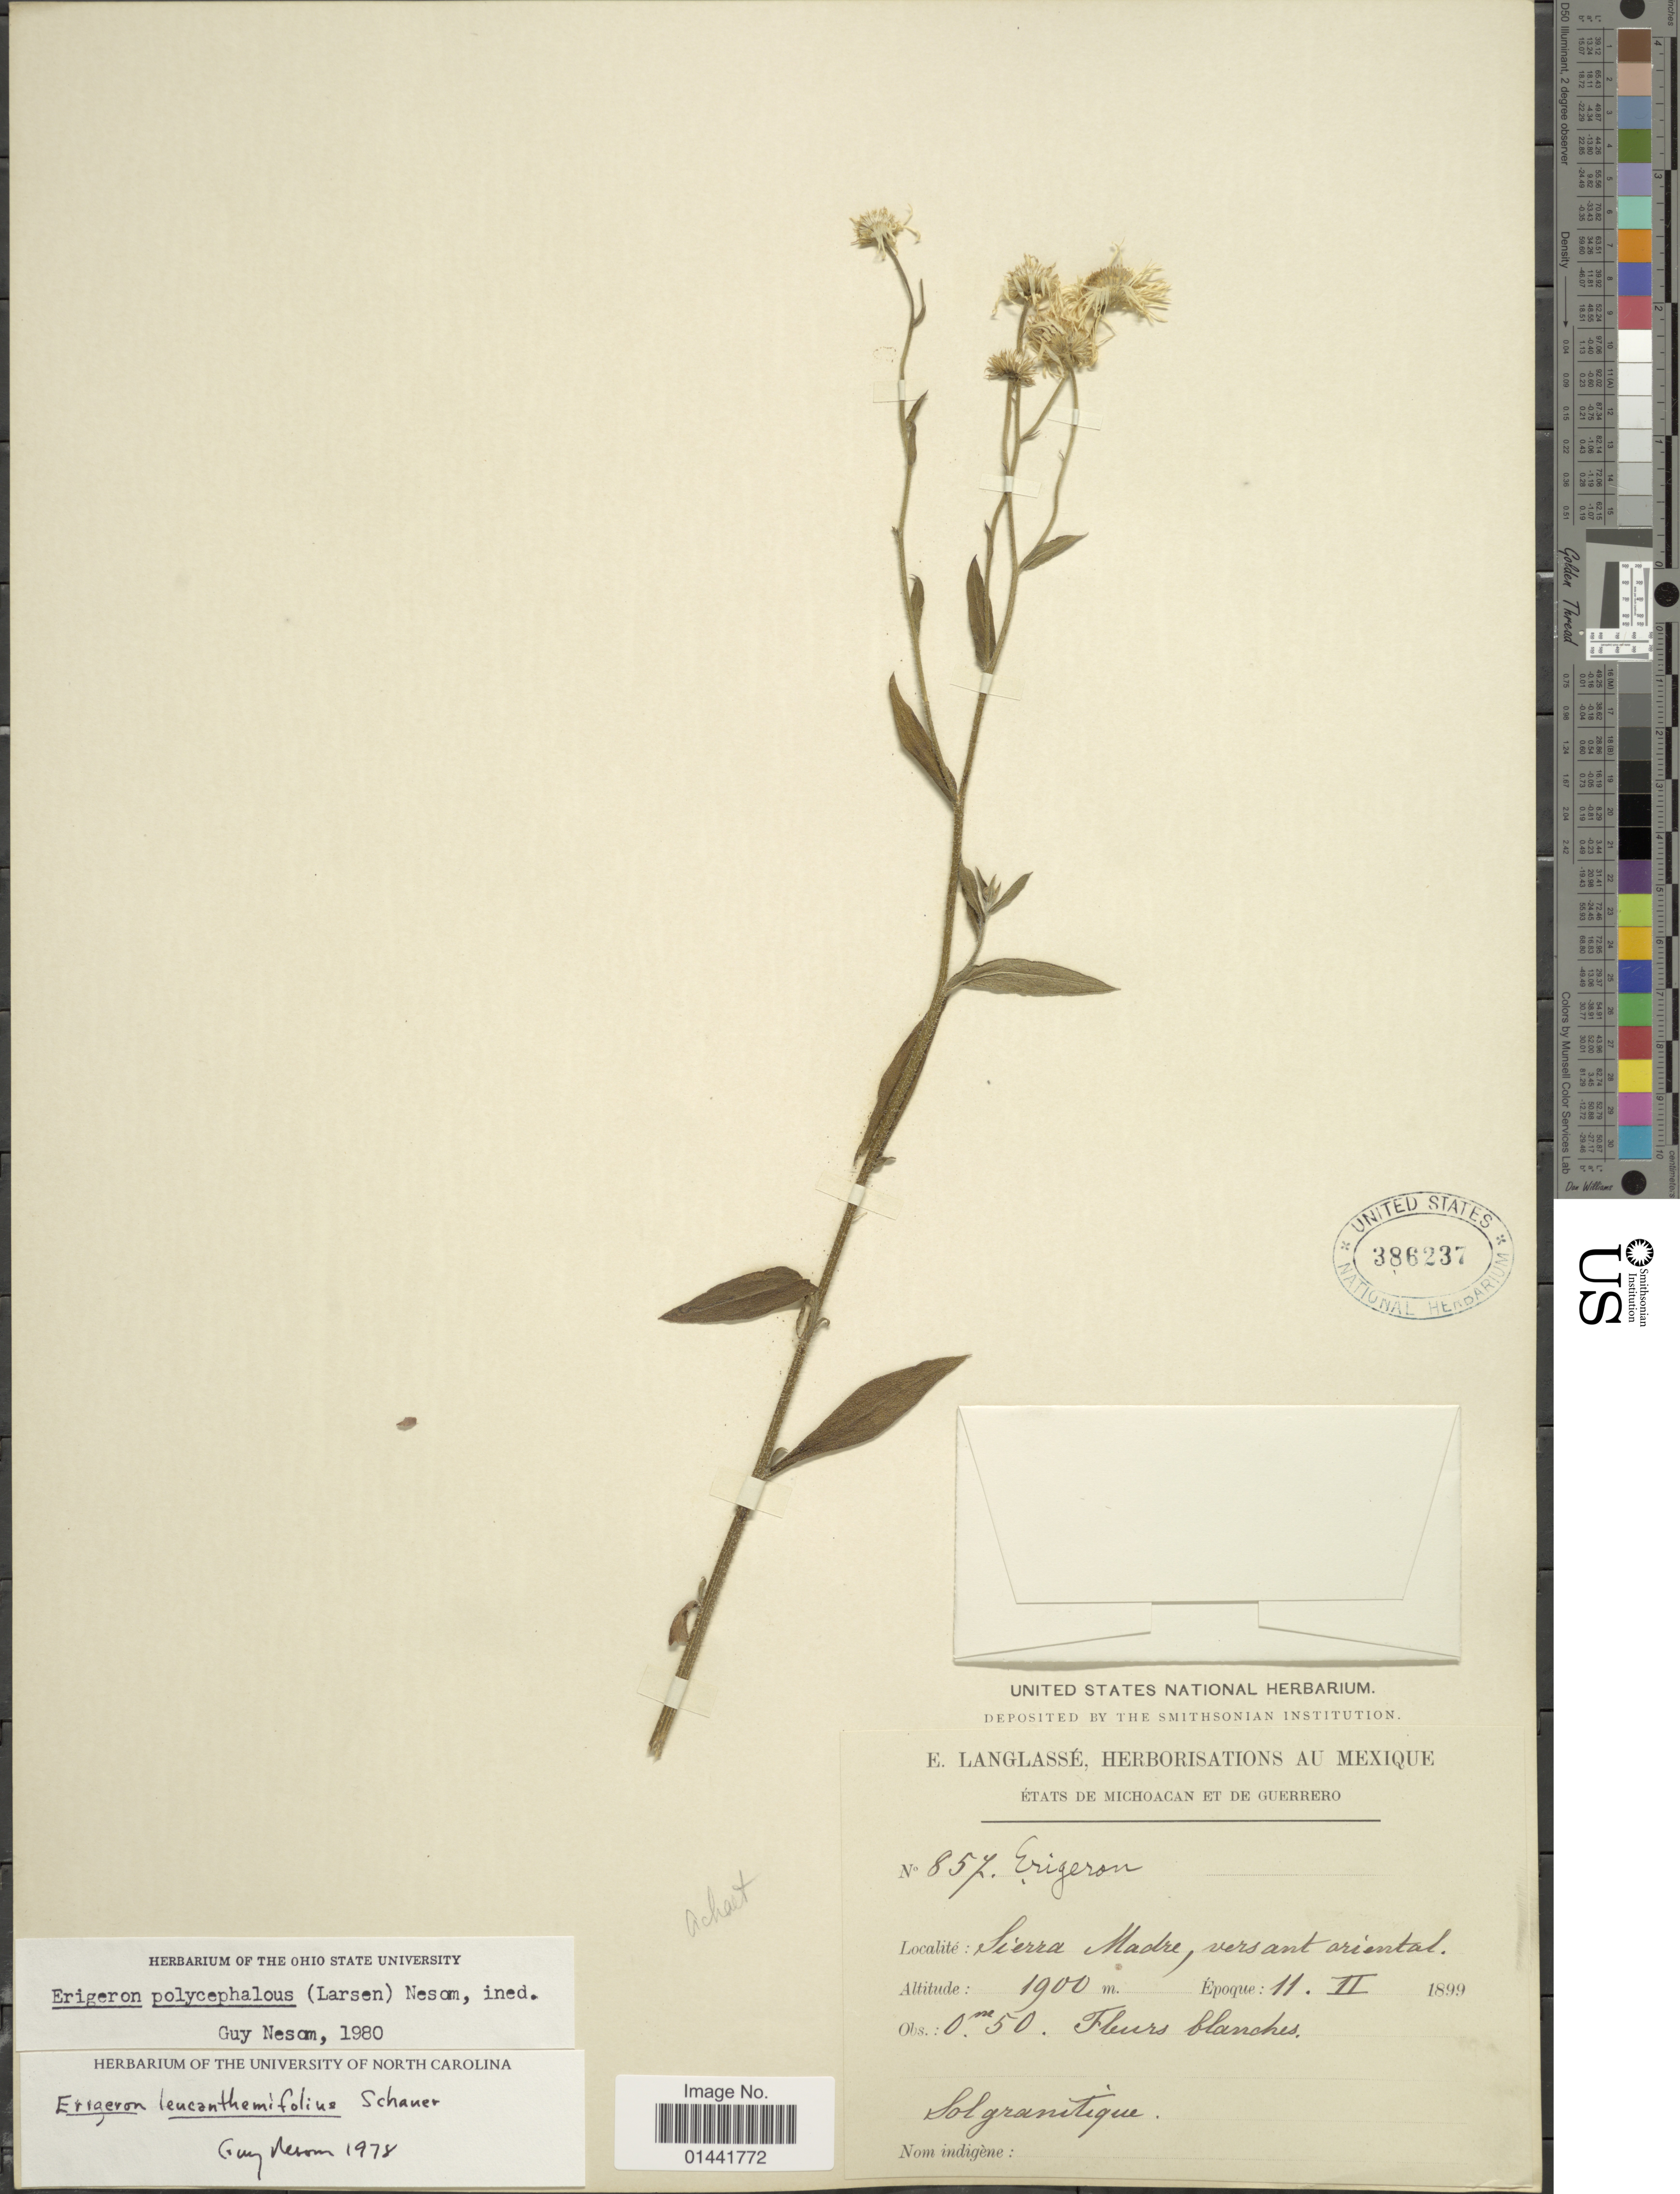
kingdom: Plantae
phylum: Tracheophyta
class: Magnoliopsida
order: Asterales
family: Asteraceae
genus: Erigeron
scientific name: Erigeron polycephalus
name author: (Larsen) G.L. Nesom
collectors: E. Langlassé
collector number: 857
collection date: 1899-02-11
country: Mexico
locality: Sierra Madre, cers ant oriental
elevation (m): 1900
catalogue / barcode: US 386237